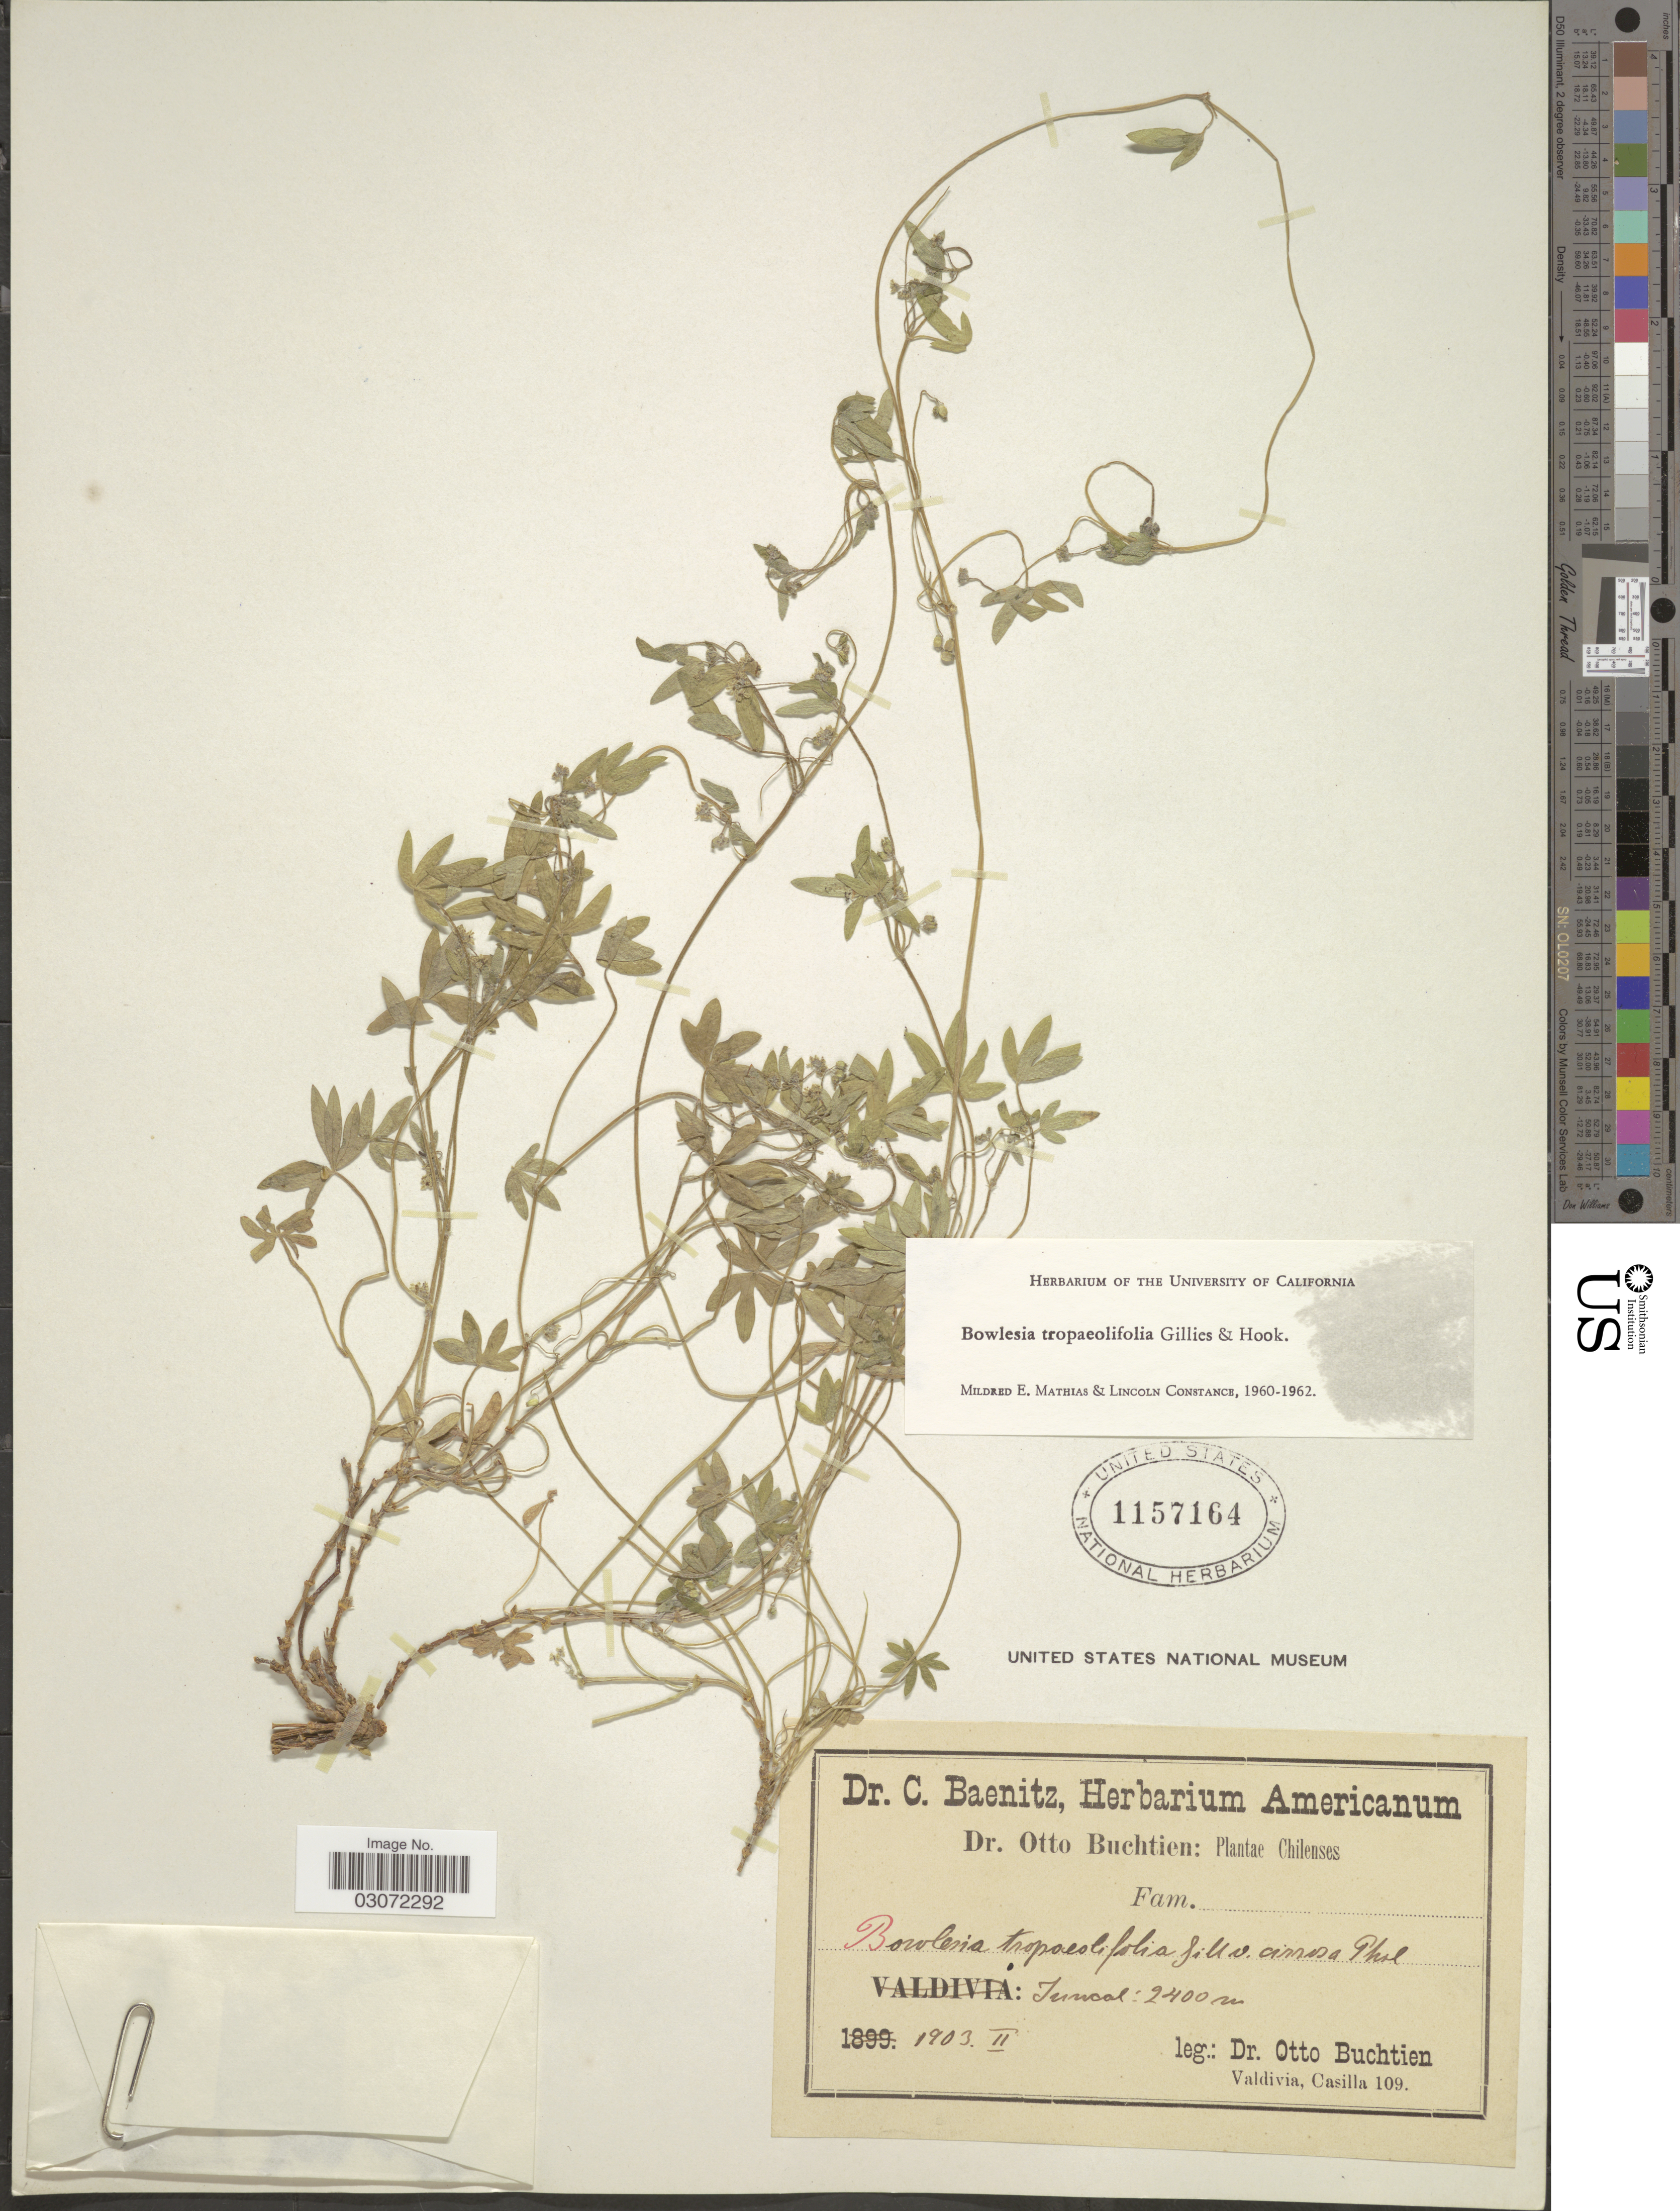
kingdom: Plantae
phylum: Tracheophyta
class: Magnoliopsida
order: Apiales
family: Apiaceae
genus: Bowlesia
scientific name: Bowlesia tropaeolifolia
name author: J.M. Gillet & Hook.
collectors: O. Buchtien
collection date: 1903-02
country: Chile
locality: Juncal.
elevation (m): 2400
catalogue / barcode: US 1157164